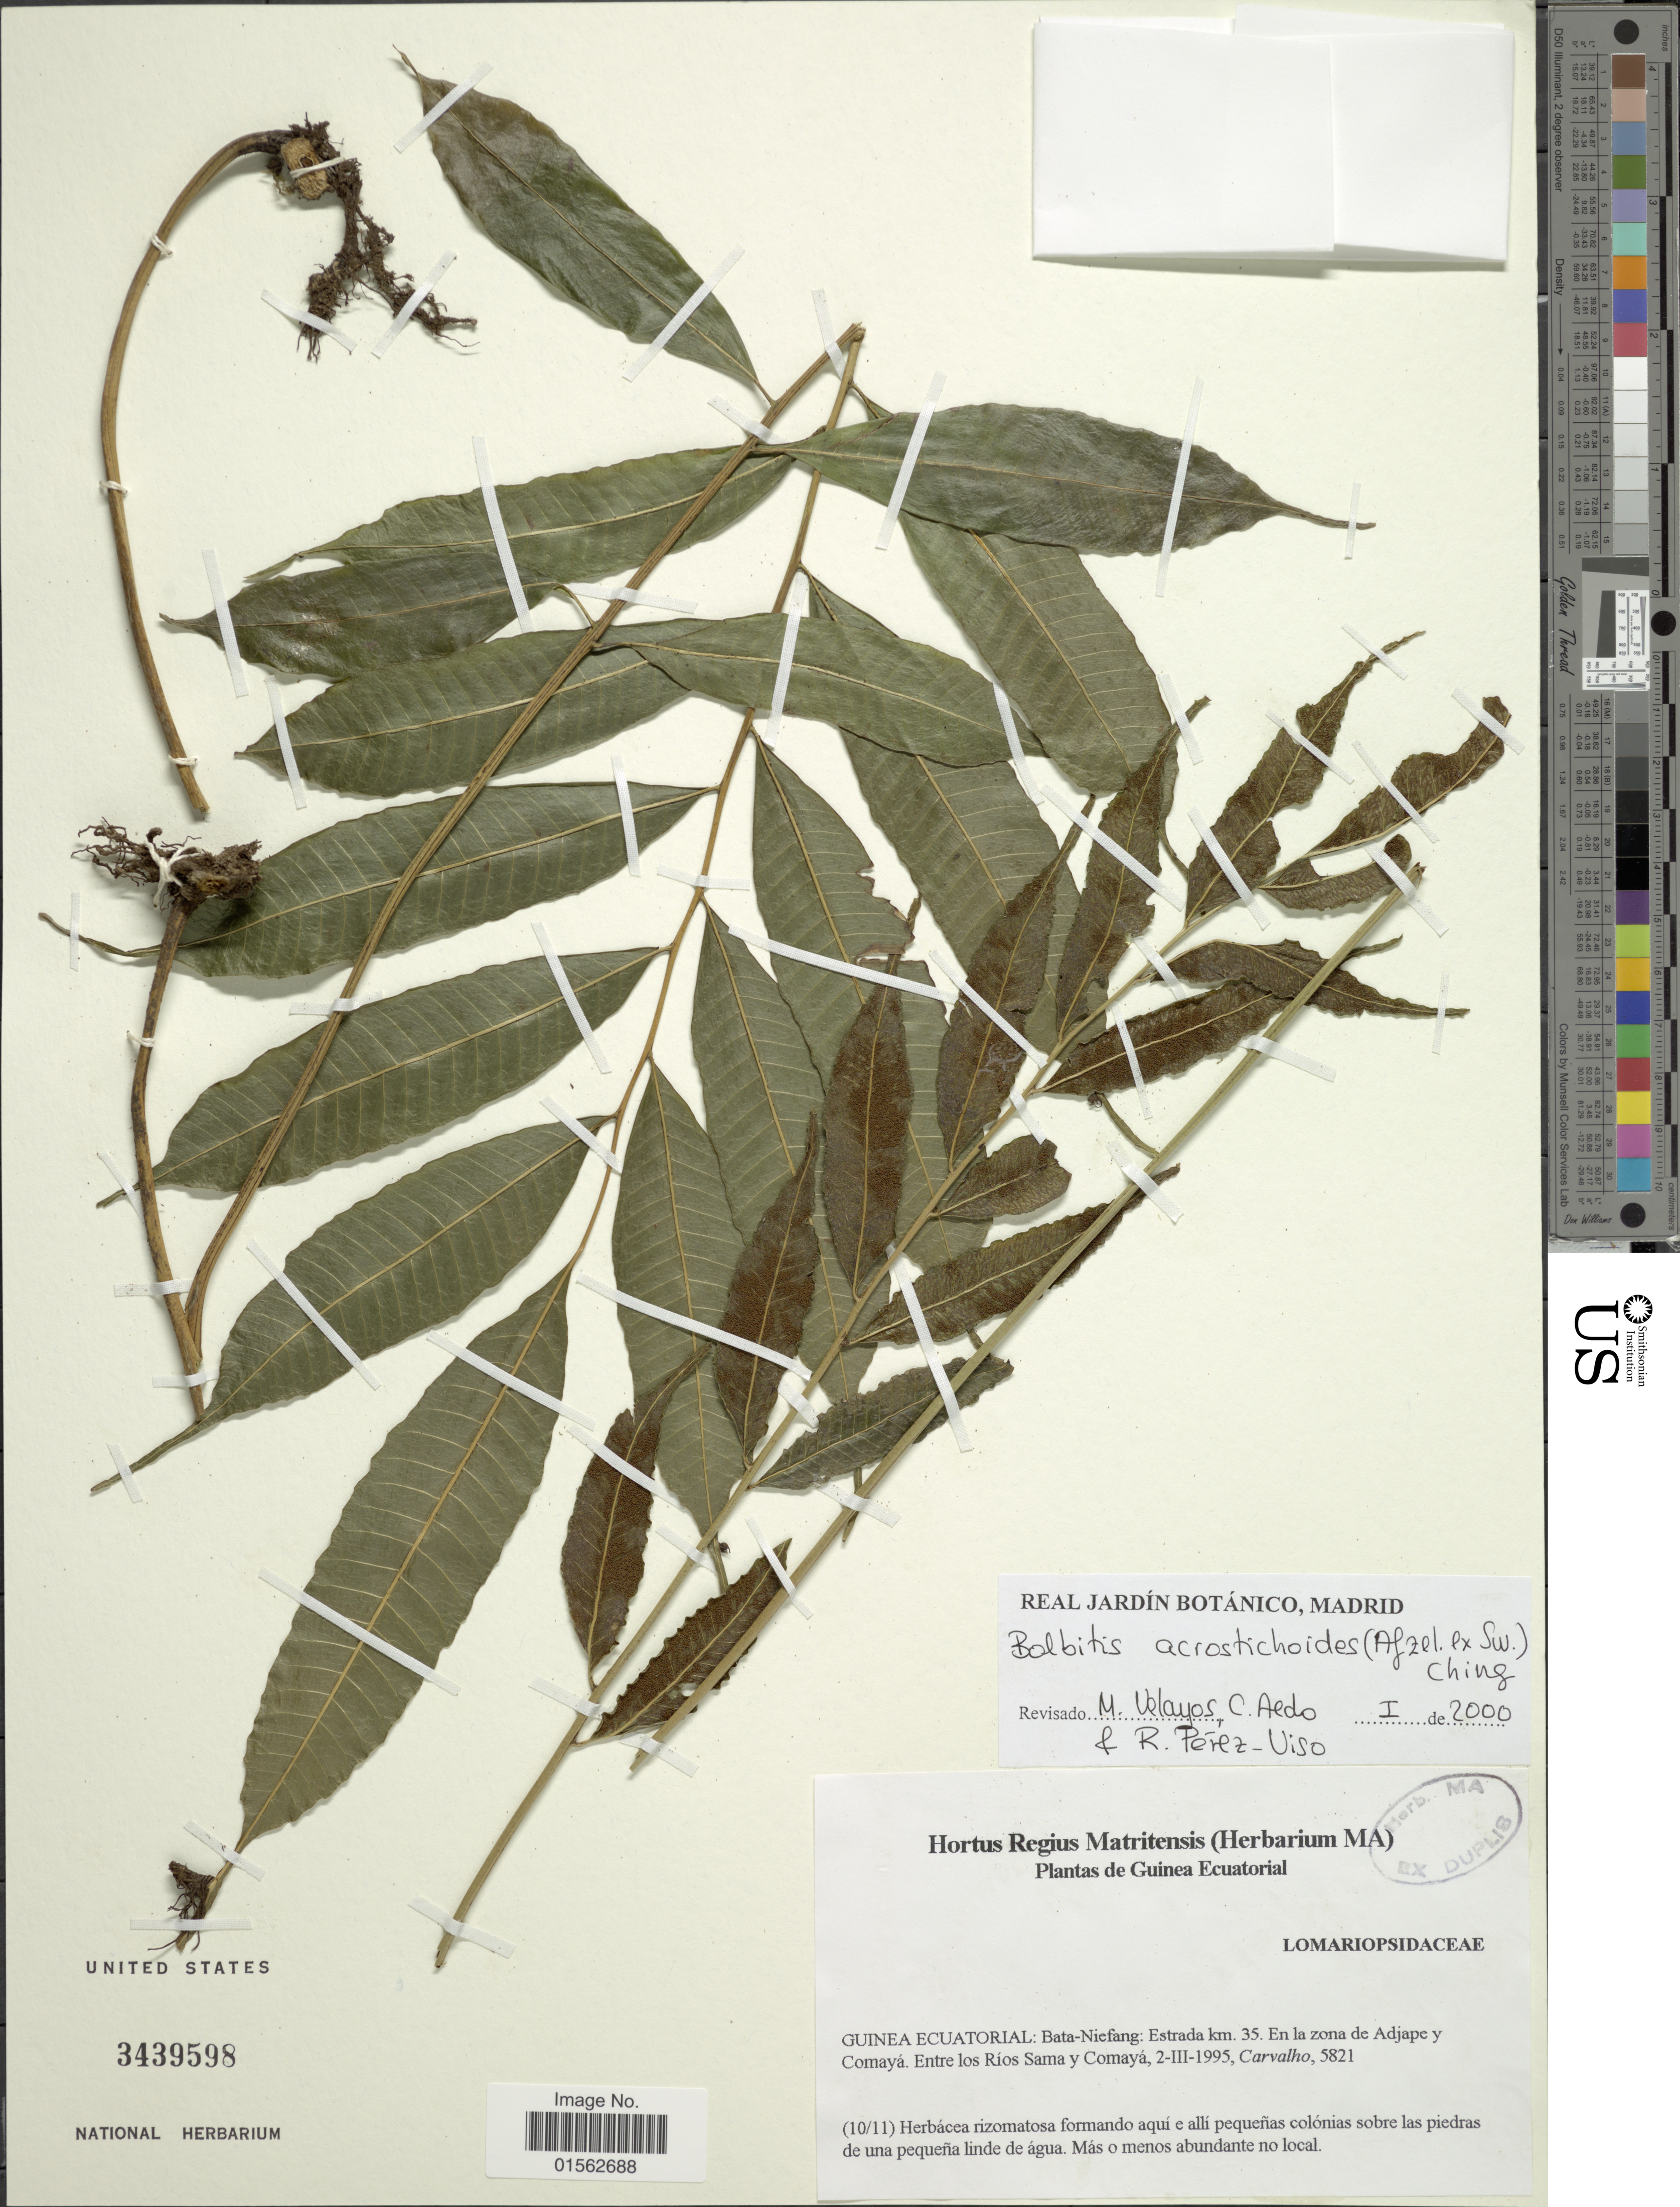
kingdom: Plantae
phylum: Tracheophyta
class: Polypodiopsida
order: Polypodiales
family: Dryopteridaceae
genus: Bolbitis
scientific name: Bolbitis acrostichoides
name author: (Hook.) Ching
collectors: Carvalho, --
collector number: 5821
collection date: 1995-03-02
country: Equatorial Guinea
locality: Guinea Ecuatorial: Bata- Niefang: Estrada km. 35. En la zona de Adjape y Comayá, Entre los Ríos Sama y Comayá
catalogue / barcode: US 3439598